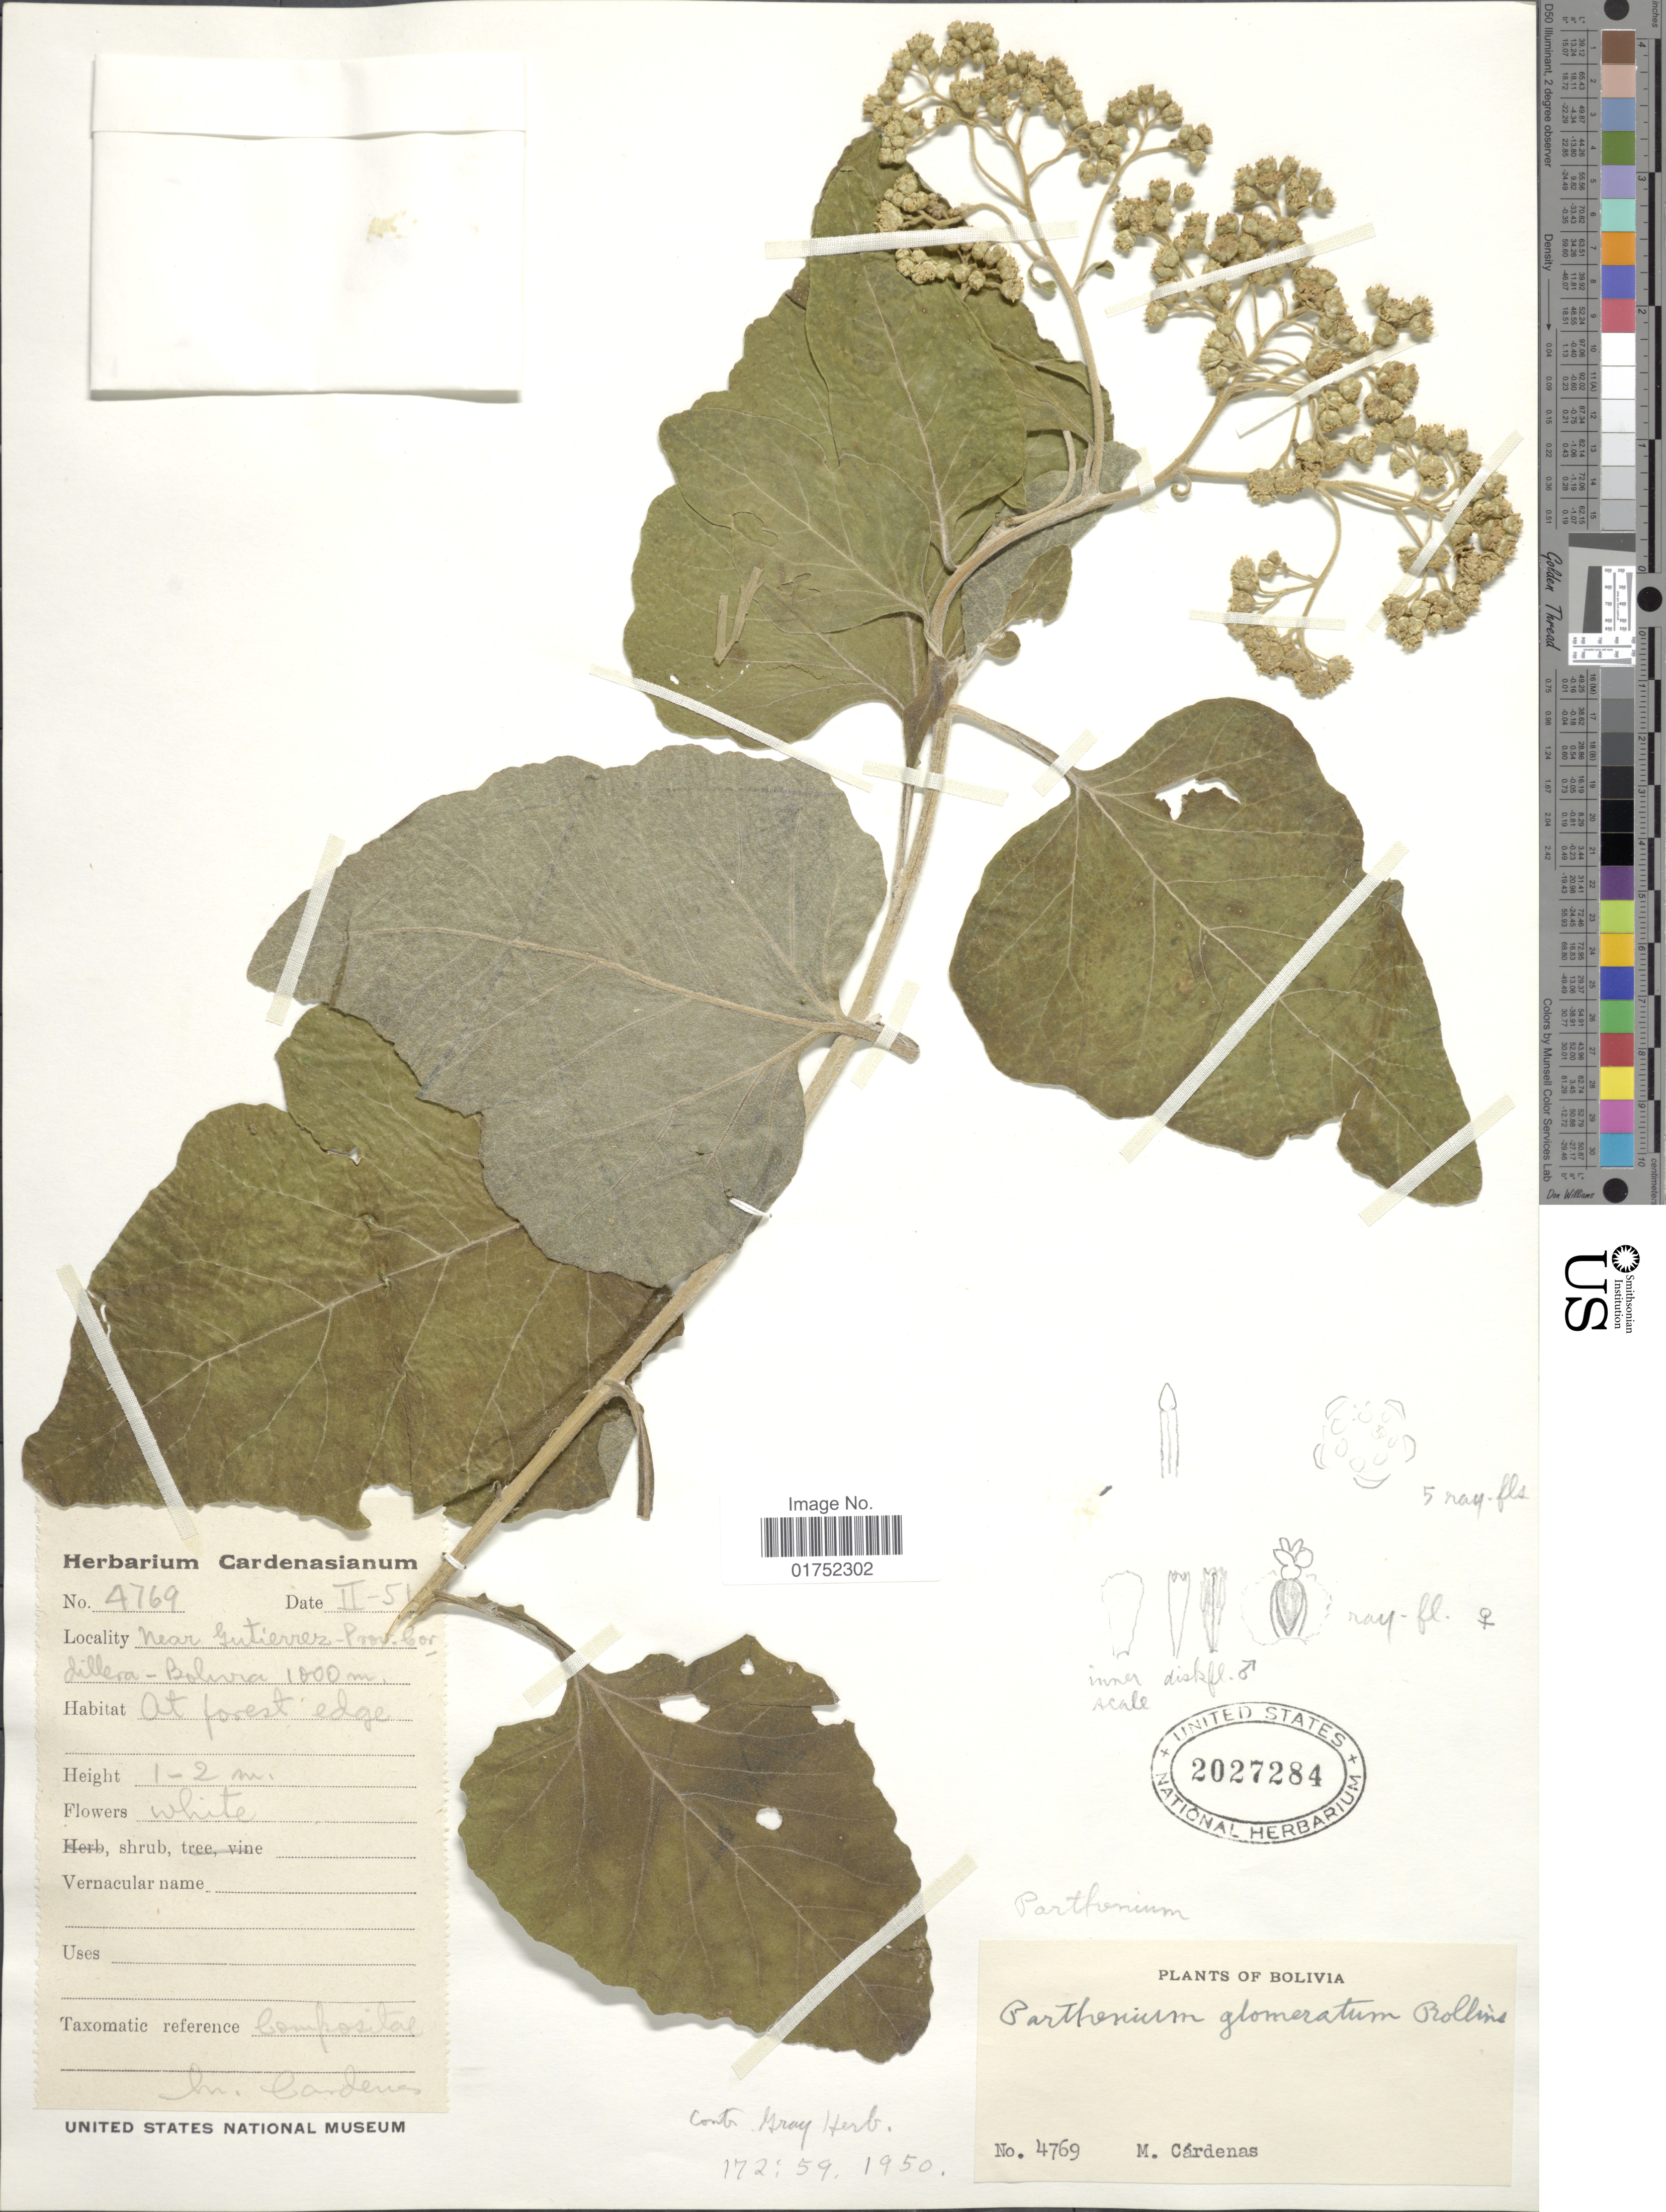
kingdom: Plantae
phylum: Tracheophyta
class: Magnoliopsida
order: Asterales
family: Asteraceae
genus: Parthenium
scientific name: Parthenium cineraceum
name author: Roll.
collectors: M. Cárdenas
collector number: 4769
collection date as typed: Transcribed d/m/y: /2/51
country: Bolivia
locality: Near Gutierrez, Prov. Cordillera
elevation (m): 1000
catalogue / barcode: US 2027284